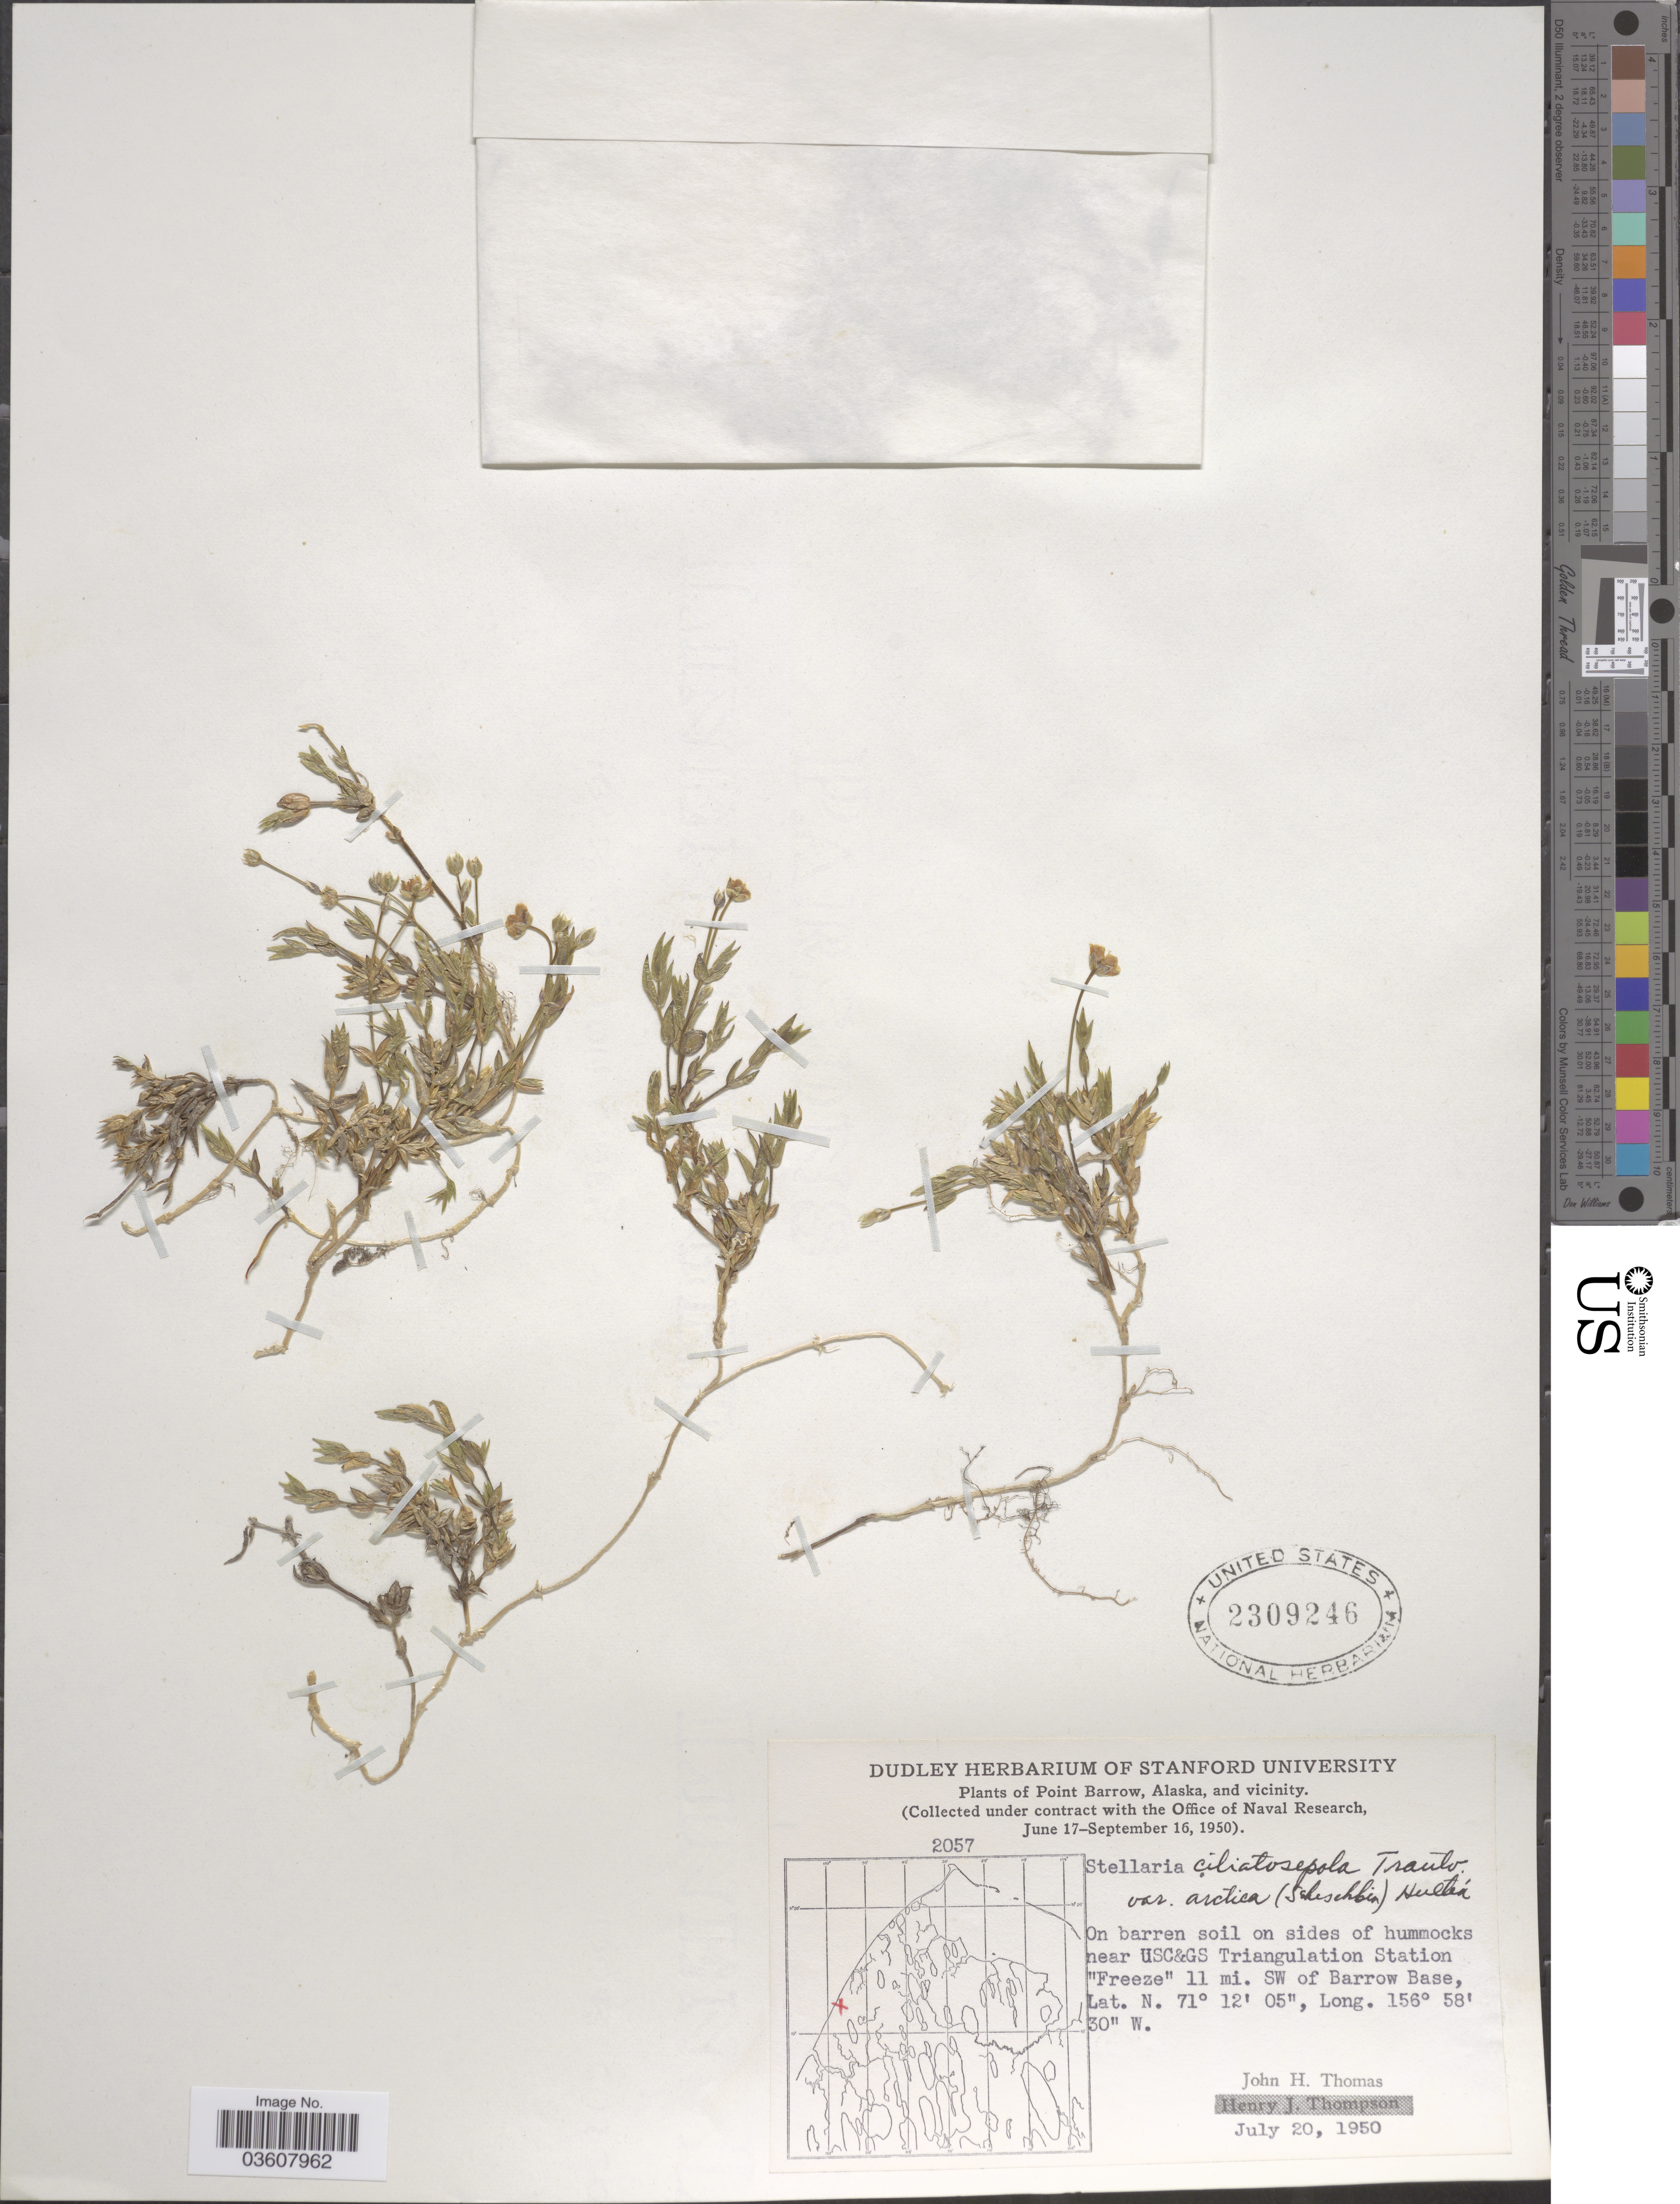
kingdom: Plantae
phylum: Tracheophyta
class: Magnoliopsida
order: Caryophyllales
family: Caryophyllaceae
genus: Stellaria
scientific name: Stellaria ciliatosepala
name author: Trautv.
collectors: J. H. Thomas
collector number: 2057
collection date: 1950-07-20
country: United States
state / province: Alaska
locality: Point Barrow, Alaska, and vicinity. On barren soil on sides of hummocks near USC&GS Triangulation Station "Freeze" 11 mi. SW of Barrow Base.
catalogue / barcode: US 2309246